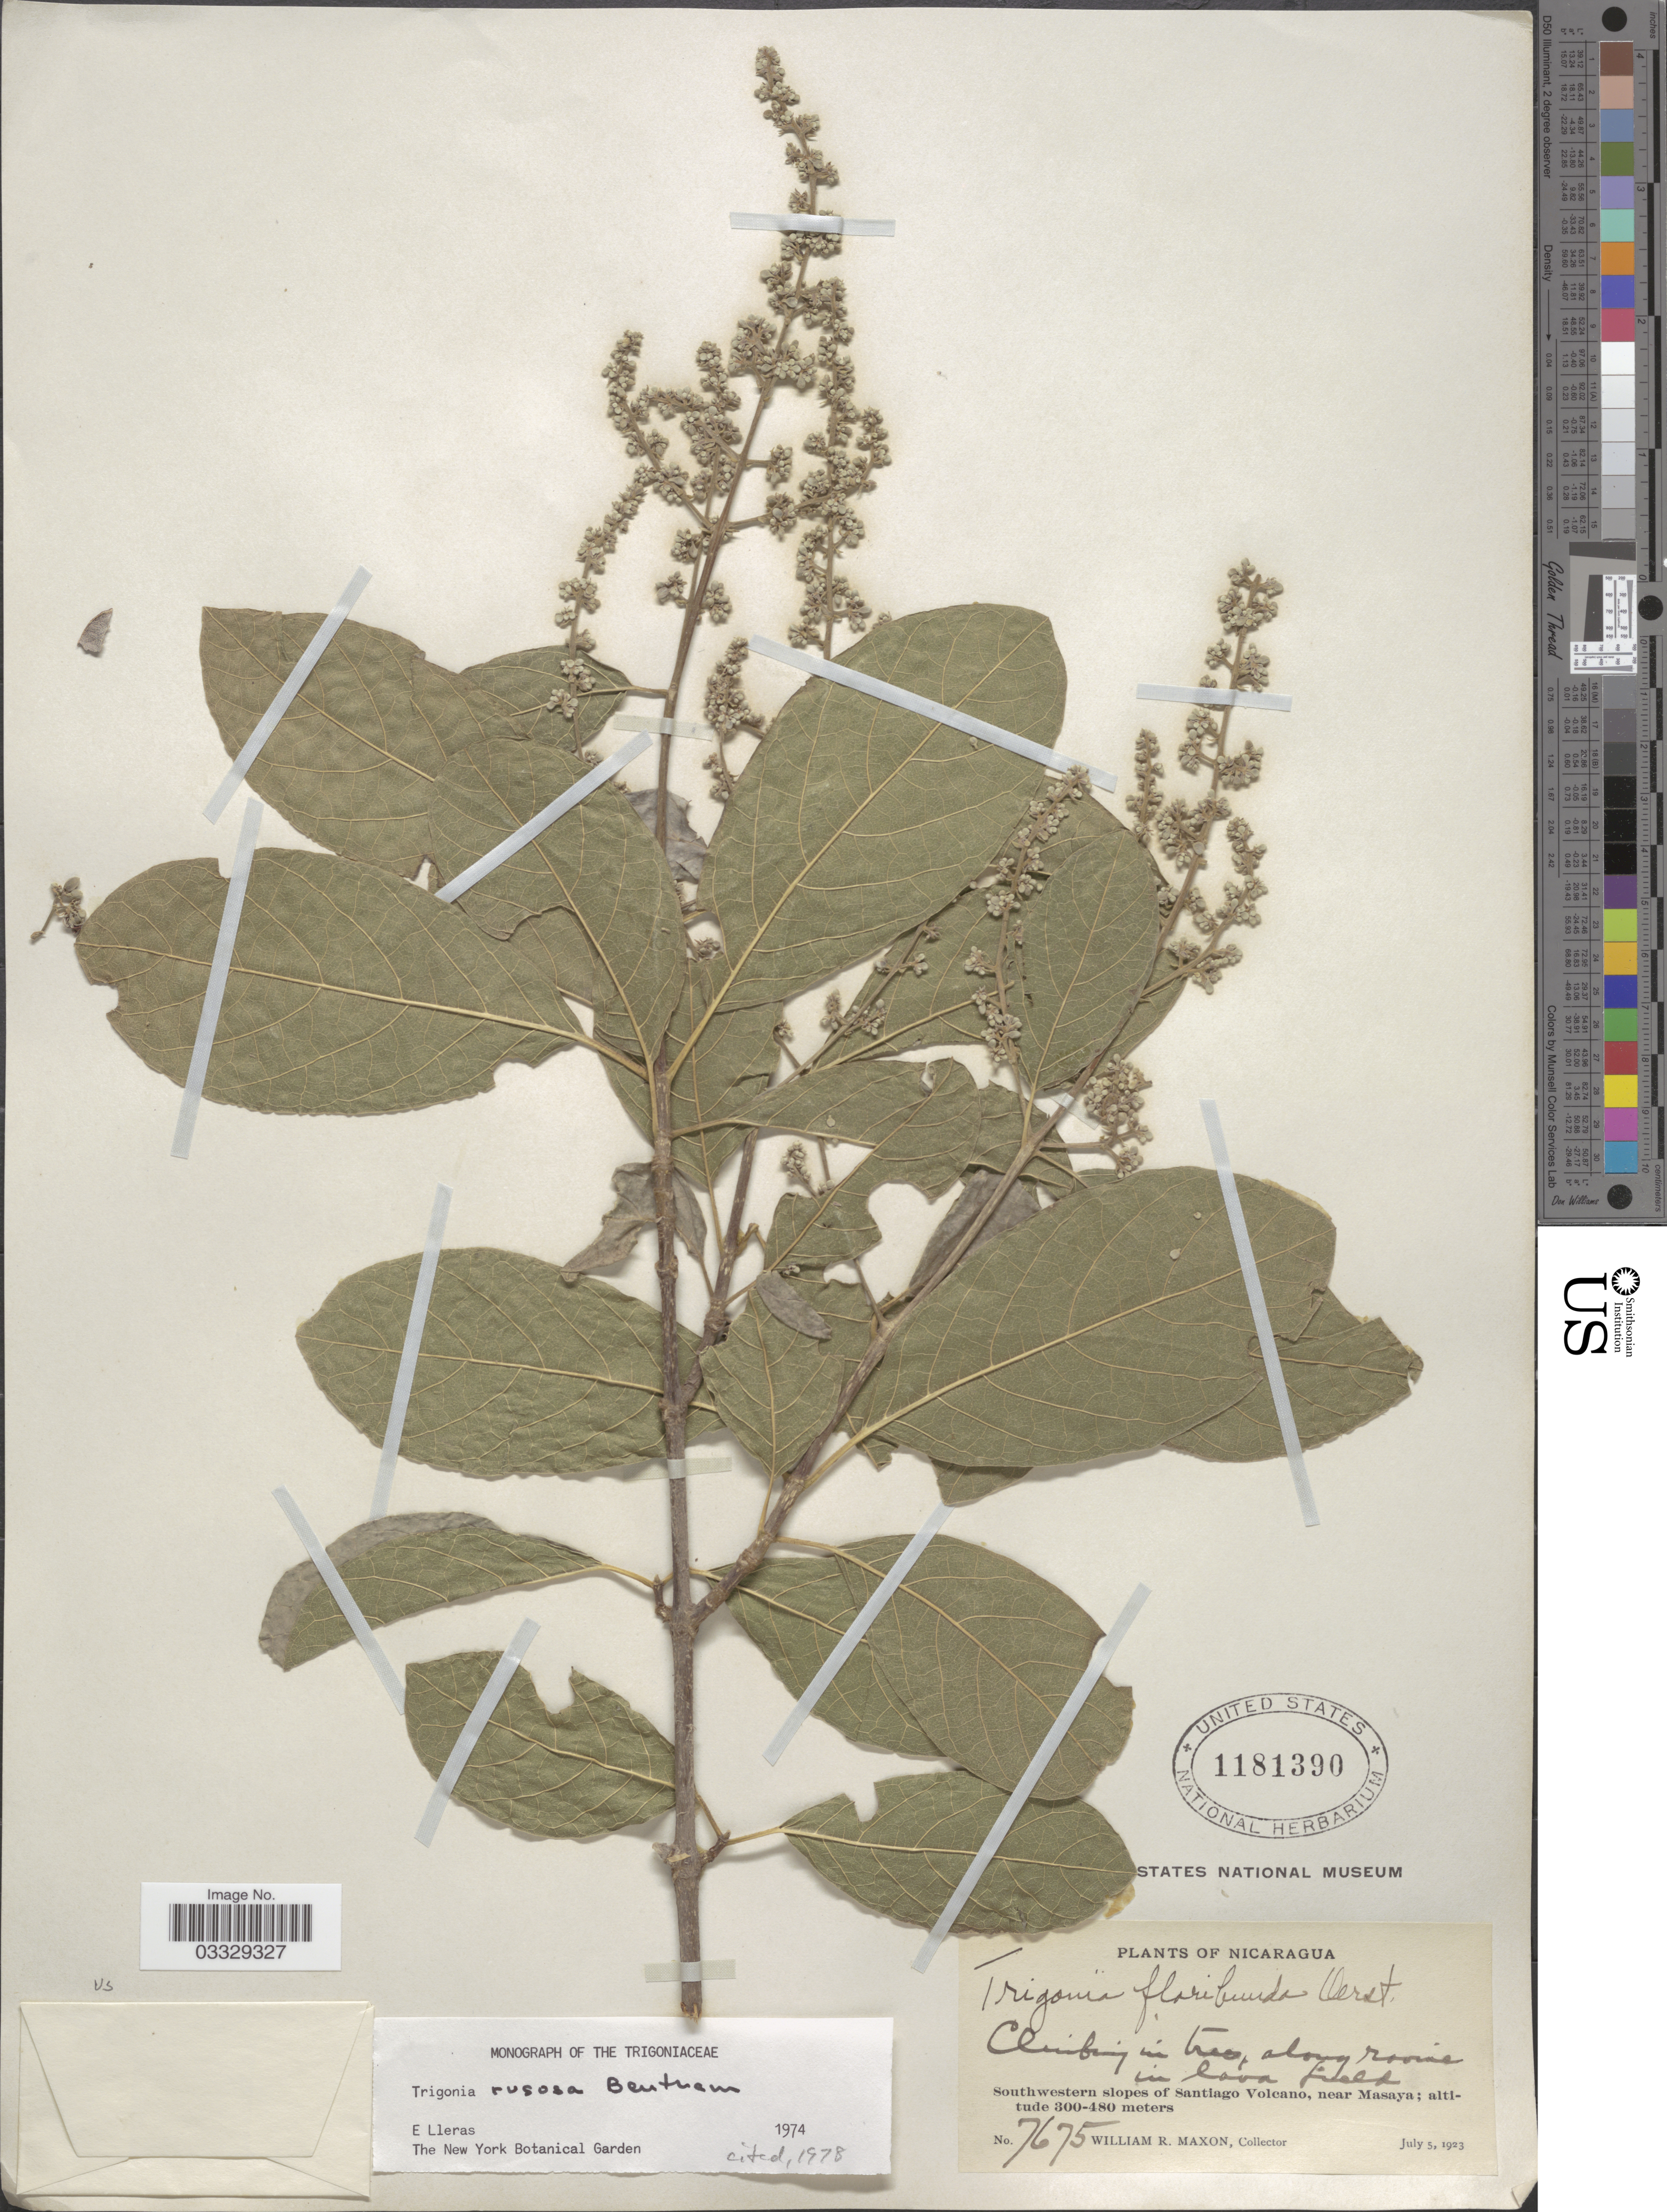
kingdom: Plantae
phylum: Tracheophyta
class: Magnoliopsida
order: Malpighiales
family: Trigoniaceae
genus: Trigonia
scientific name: Trigonia rugosa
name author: Benth.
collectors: W. R. Maxon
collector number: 7675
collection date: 1923-07-05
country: Nicaragua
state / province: Masaya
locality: Southwestern slopes of Santiago Volcano, near Masaya.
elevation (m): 300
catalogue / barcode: US 1181390